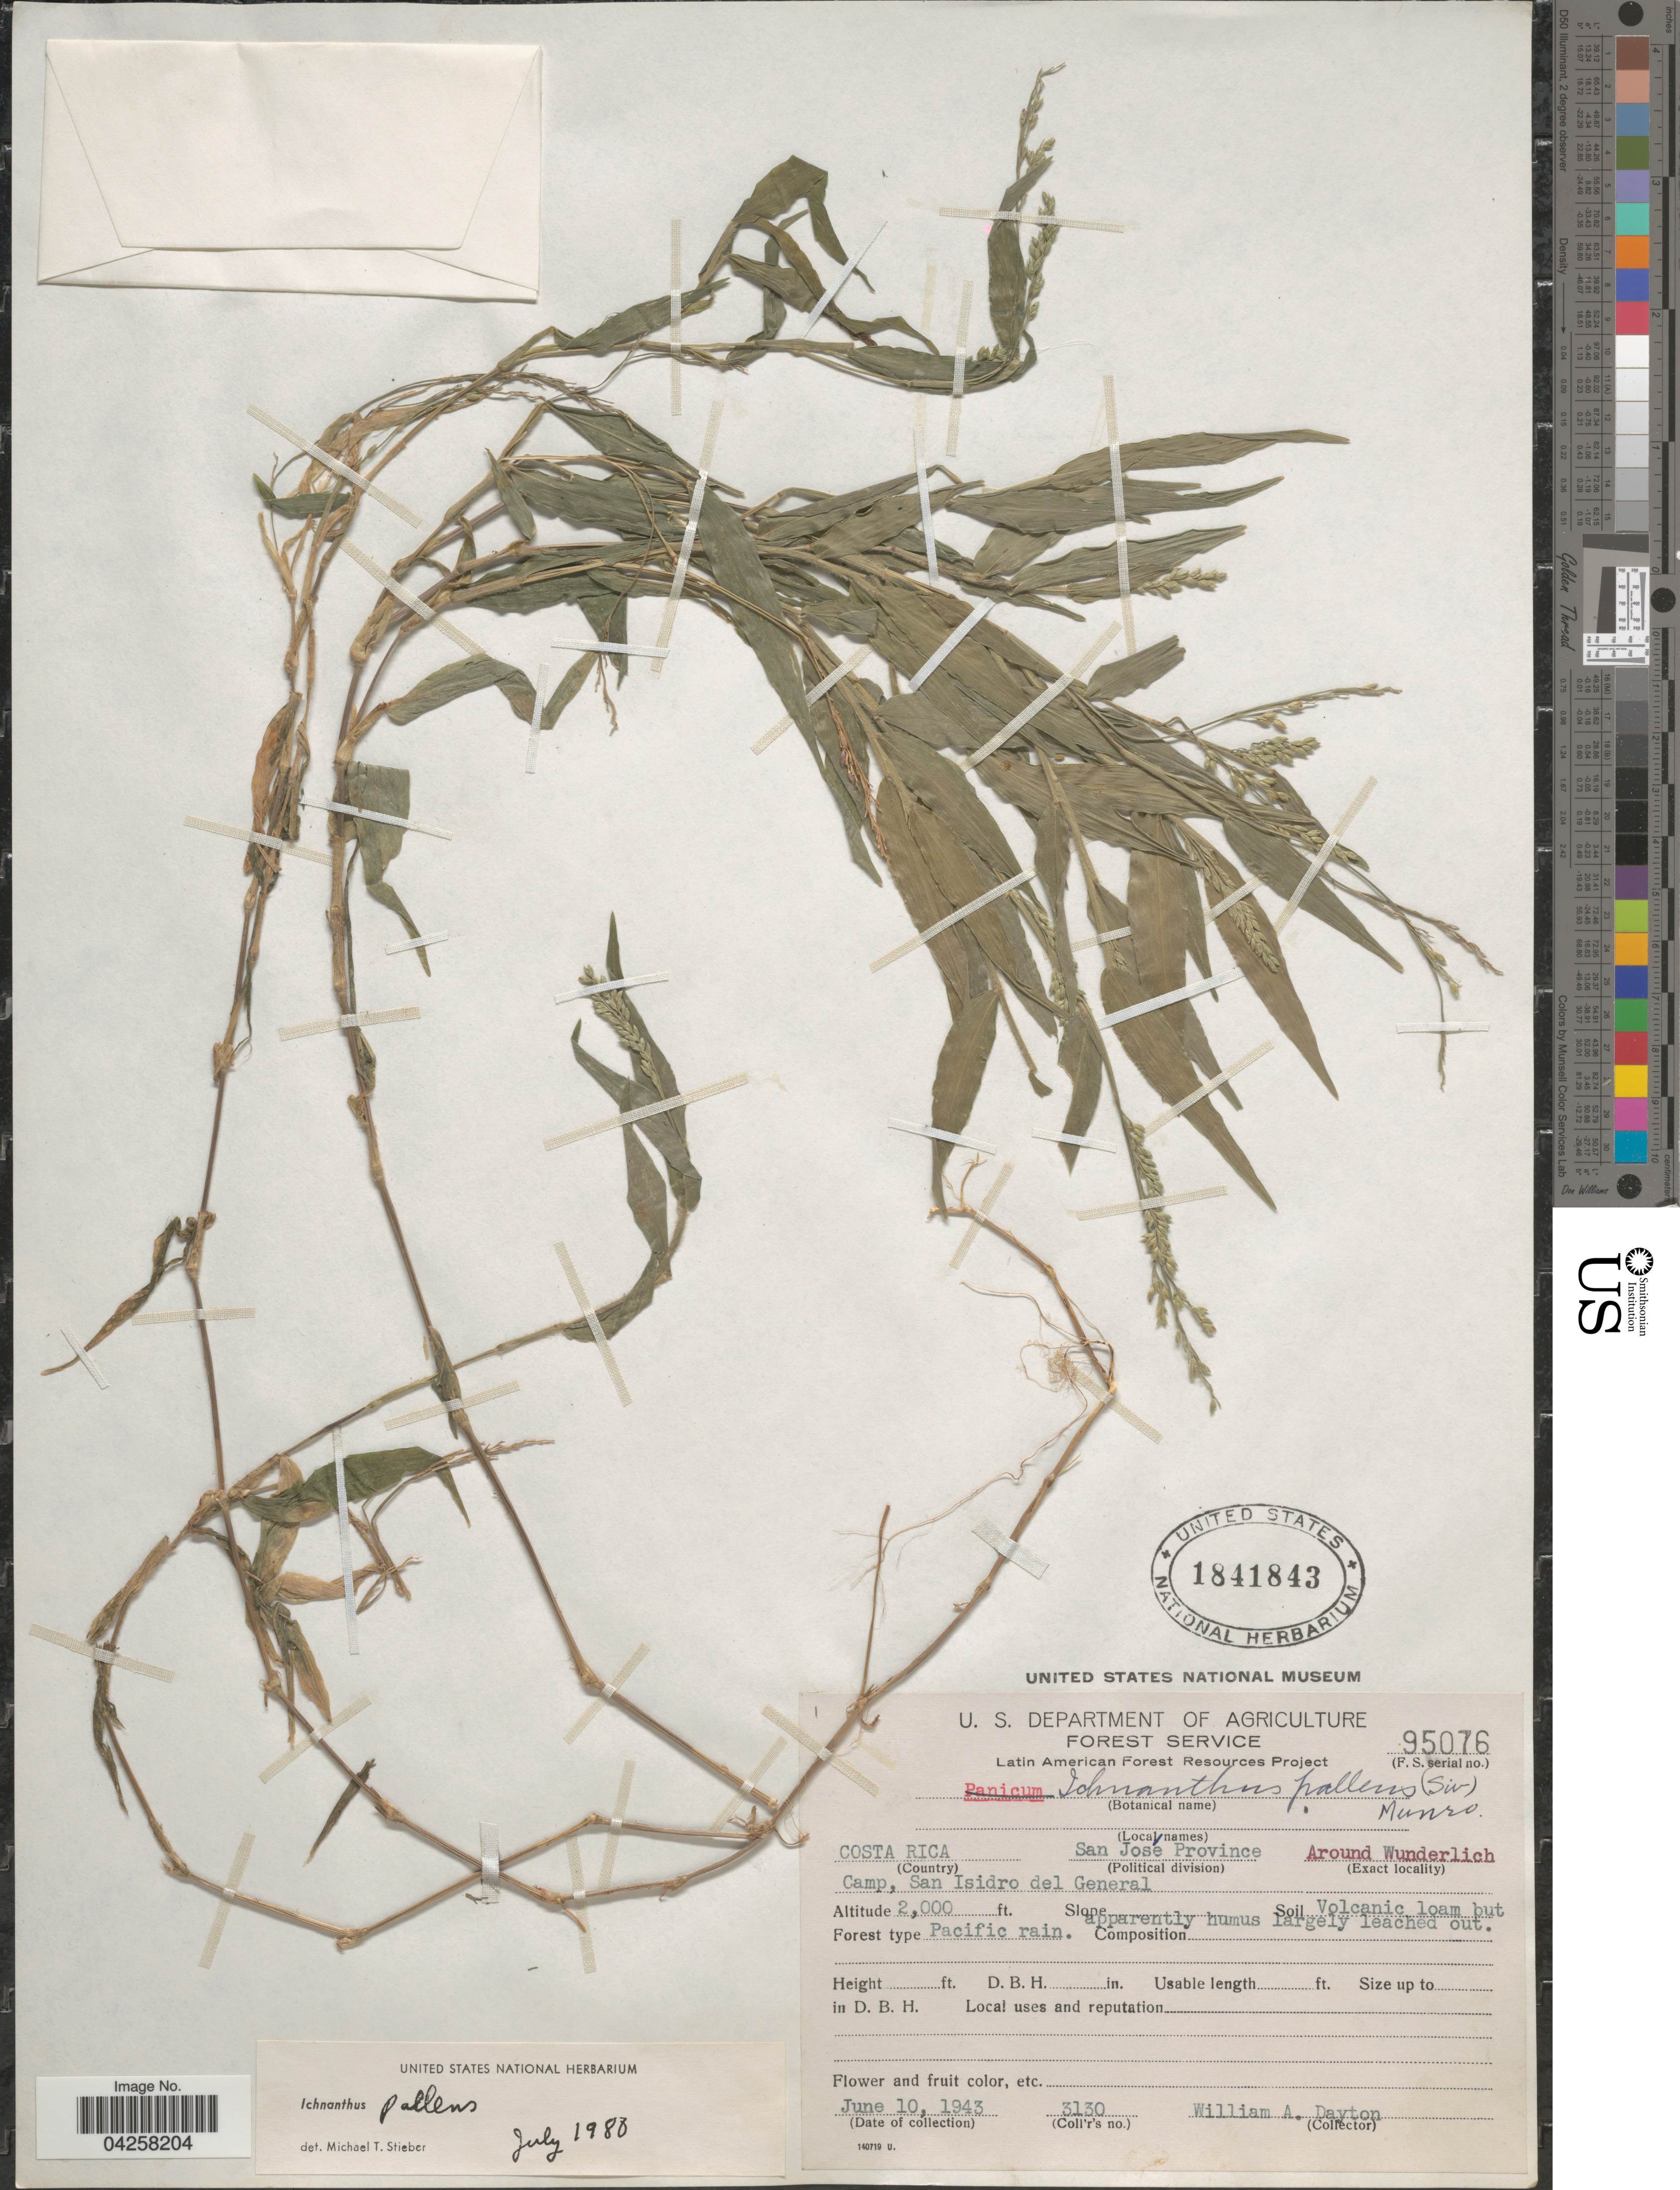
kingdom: Plantae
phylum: Tracheophyta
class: Liliopsida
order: Poales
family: Poaceae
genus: Ichnanthus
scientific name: Ichnanthus pallens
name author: (Sw.) Munro ex Benth.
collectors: W. Dayton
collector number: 3130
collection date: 1943-06-10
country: Costa Rica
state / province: San José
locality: Around Wunderlich Camp, San Isidro del General.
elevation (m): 610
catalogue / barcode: US 1841843